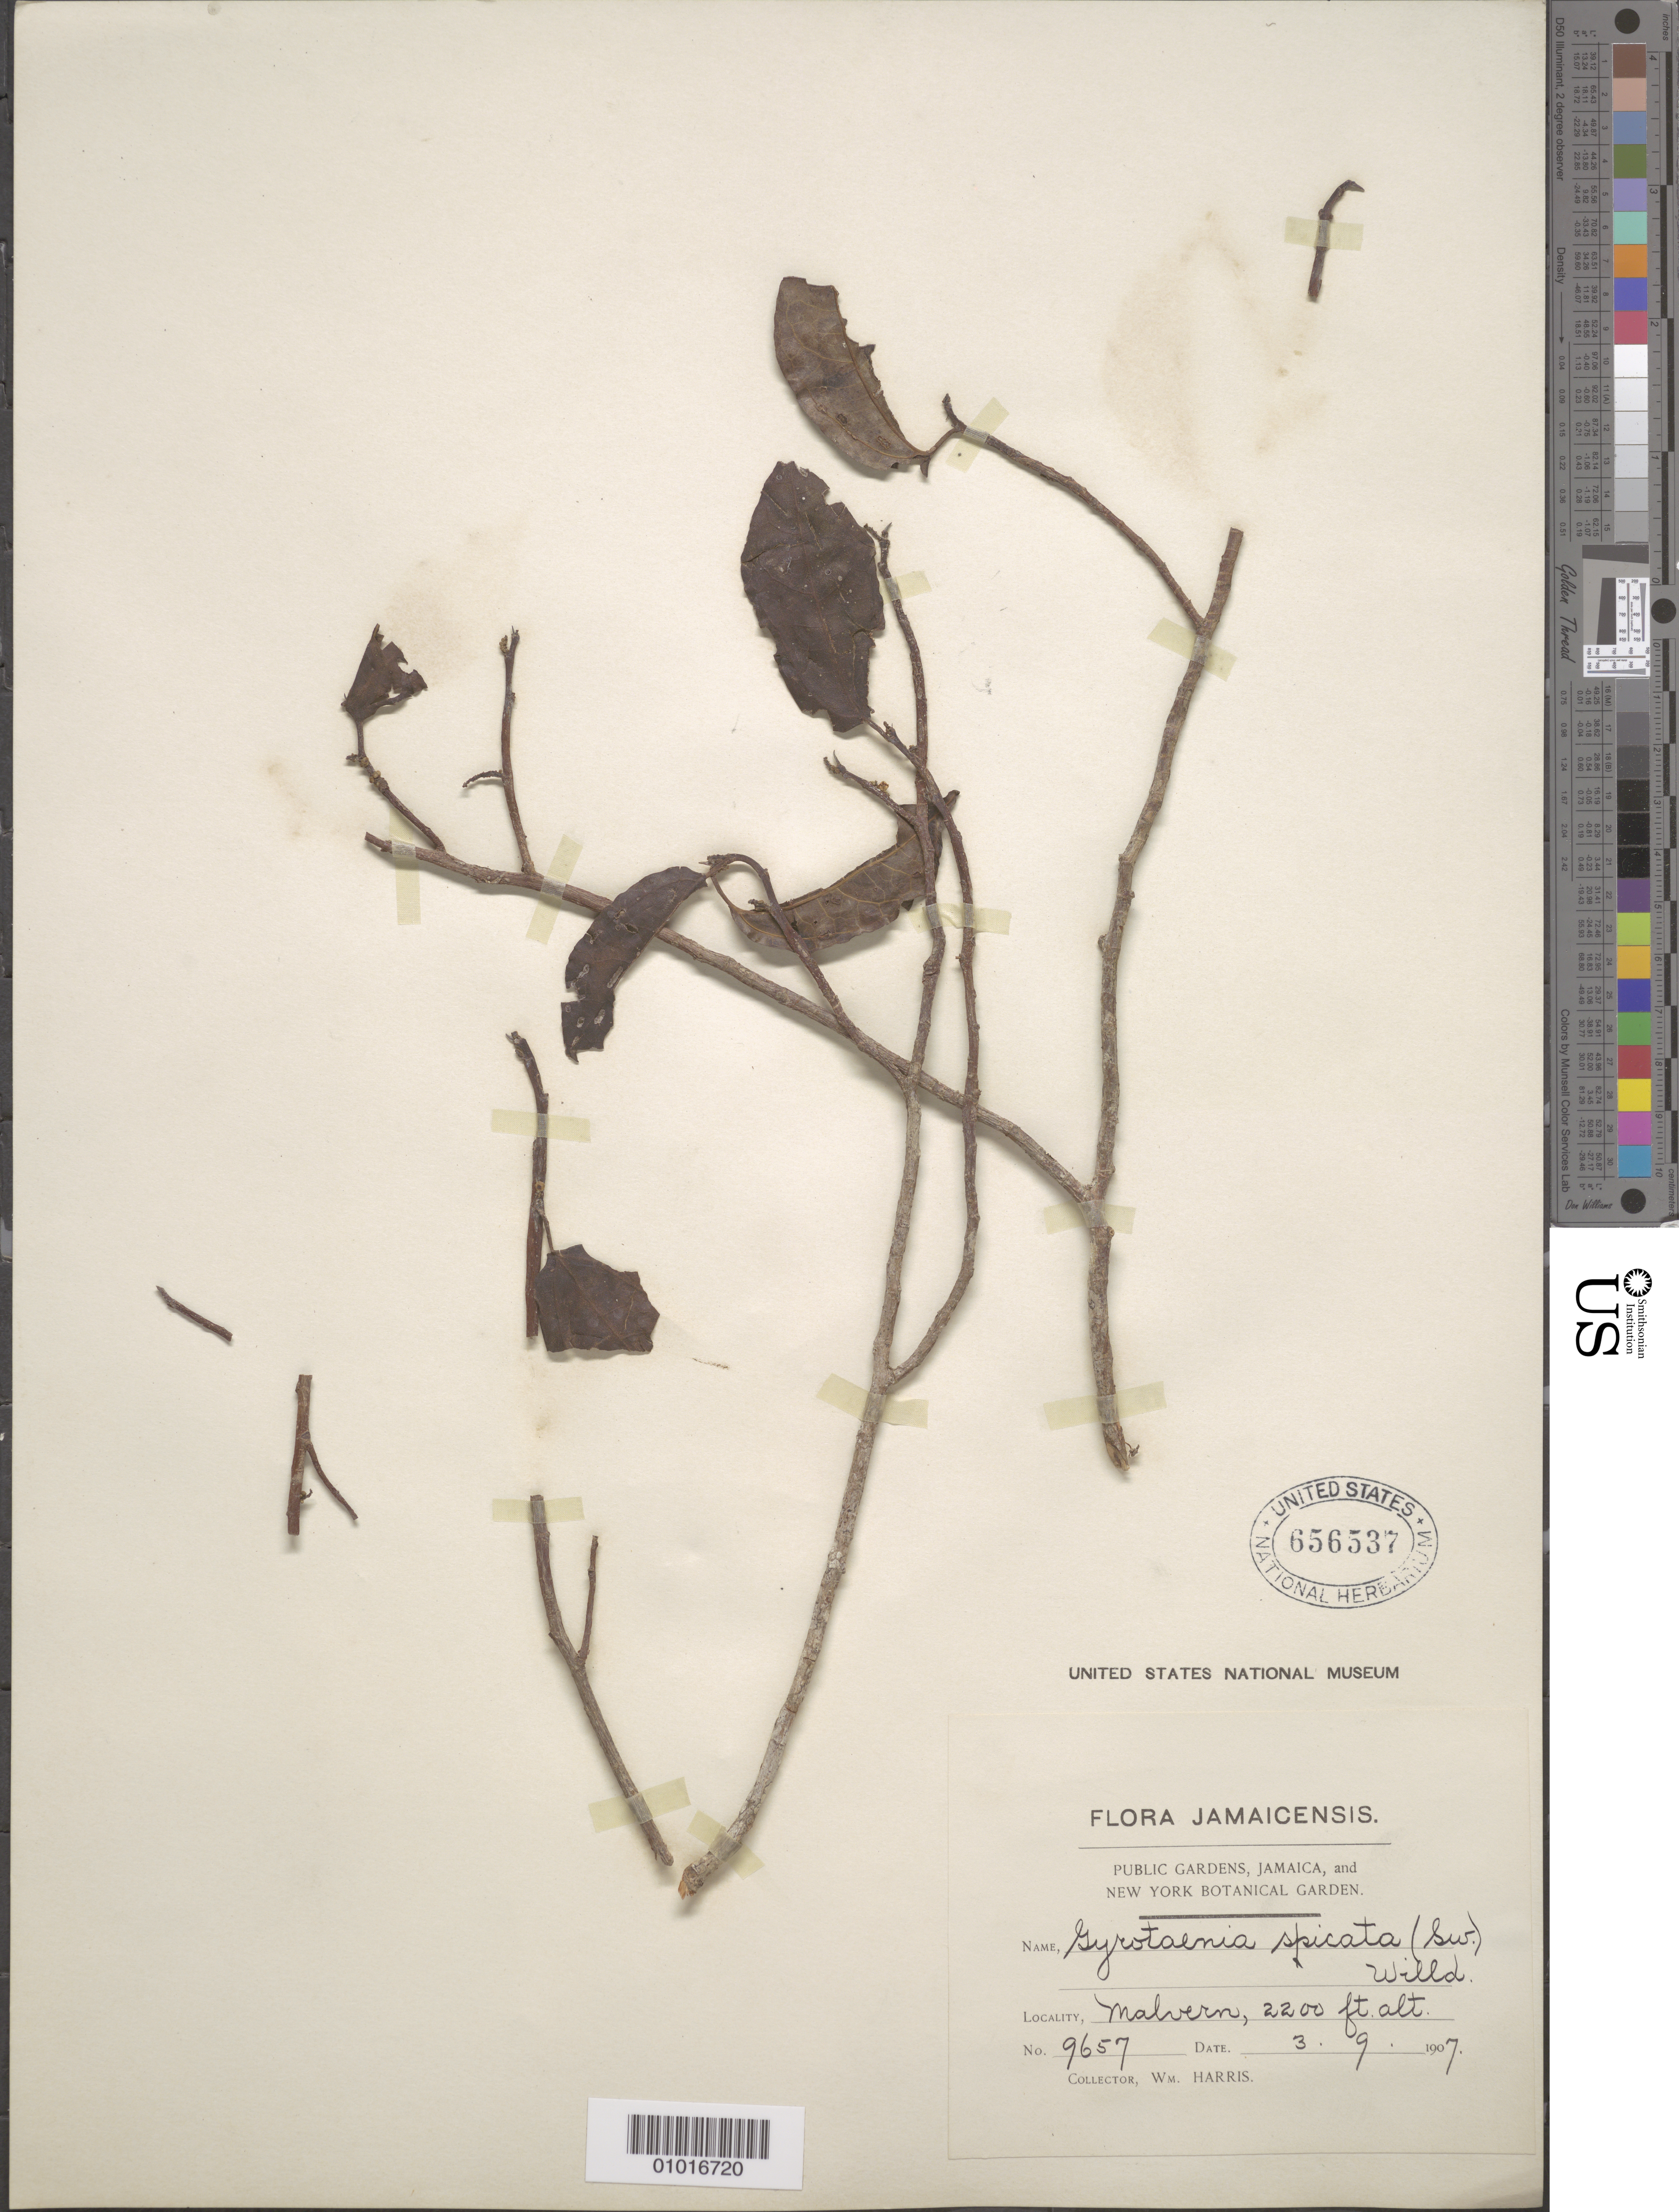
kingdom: Plantae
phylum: Tracheophyta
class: Magnoliopsida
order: Rosales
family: Urticaceae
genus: Gyrotaenia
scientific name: Gyrotaenia spicata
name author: (Wedd.) Wedd.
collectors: W. Harris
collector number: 9657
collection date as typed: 09 Mar 1907 or 03 Sep 1907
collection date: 1907-03-09 or 1907-09-03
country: Jamaica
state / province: Saint Elizabeth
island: Jamaica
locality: Malvern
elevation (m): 671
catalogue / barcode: US 656537